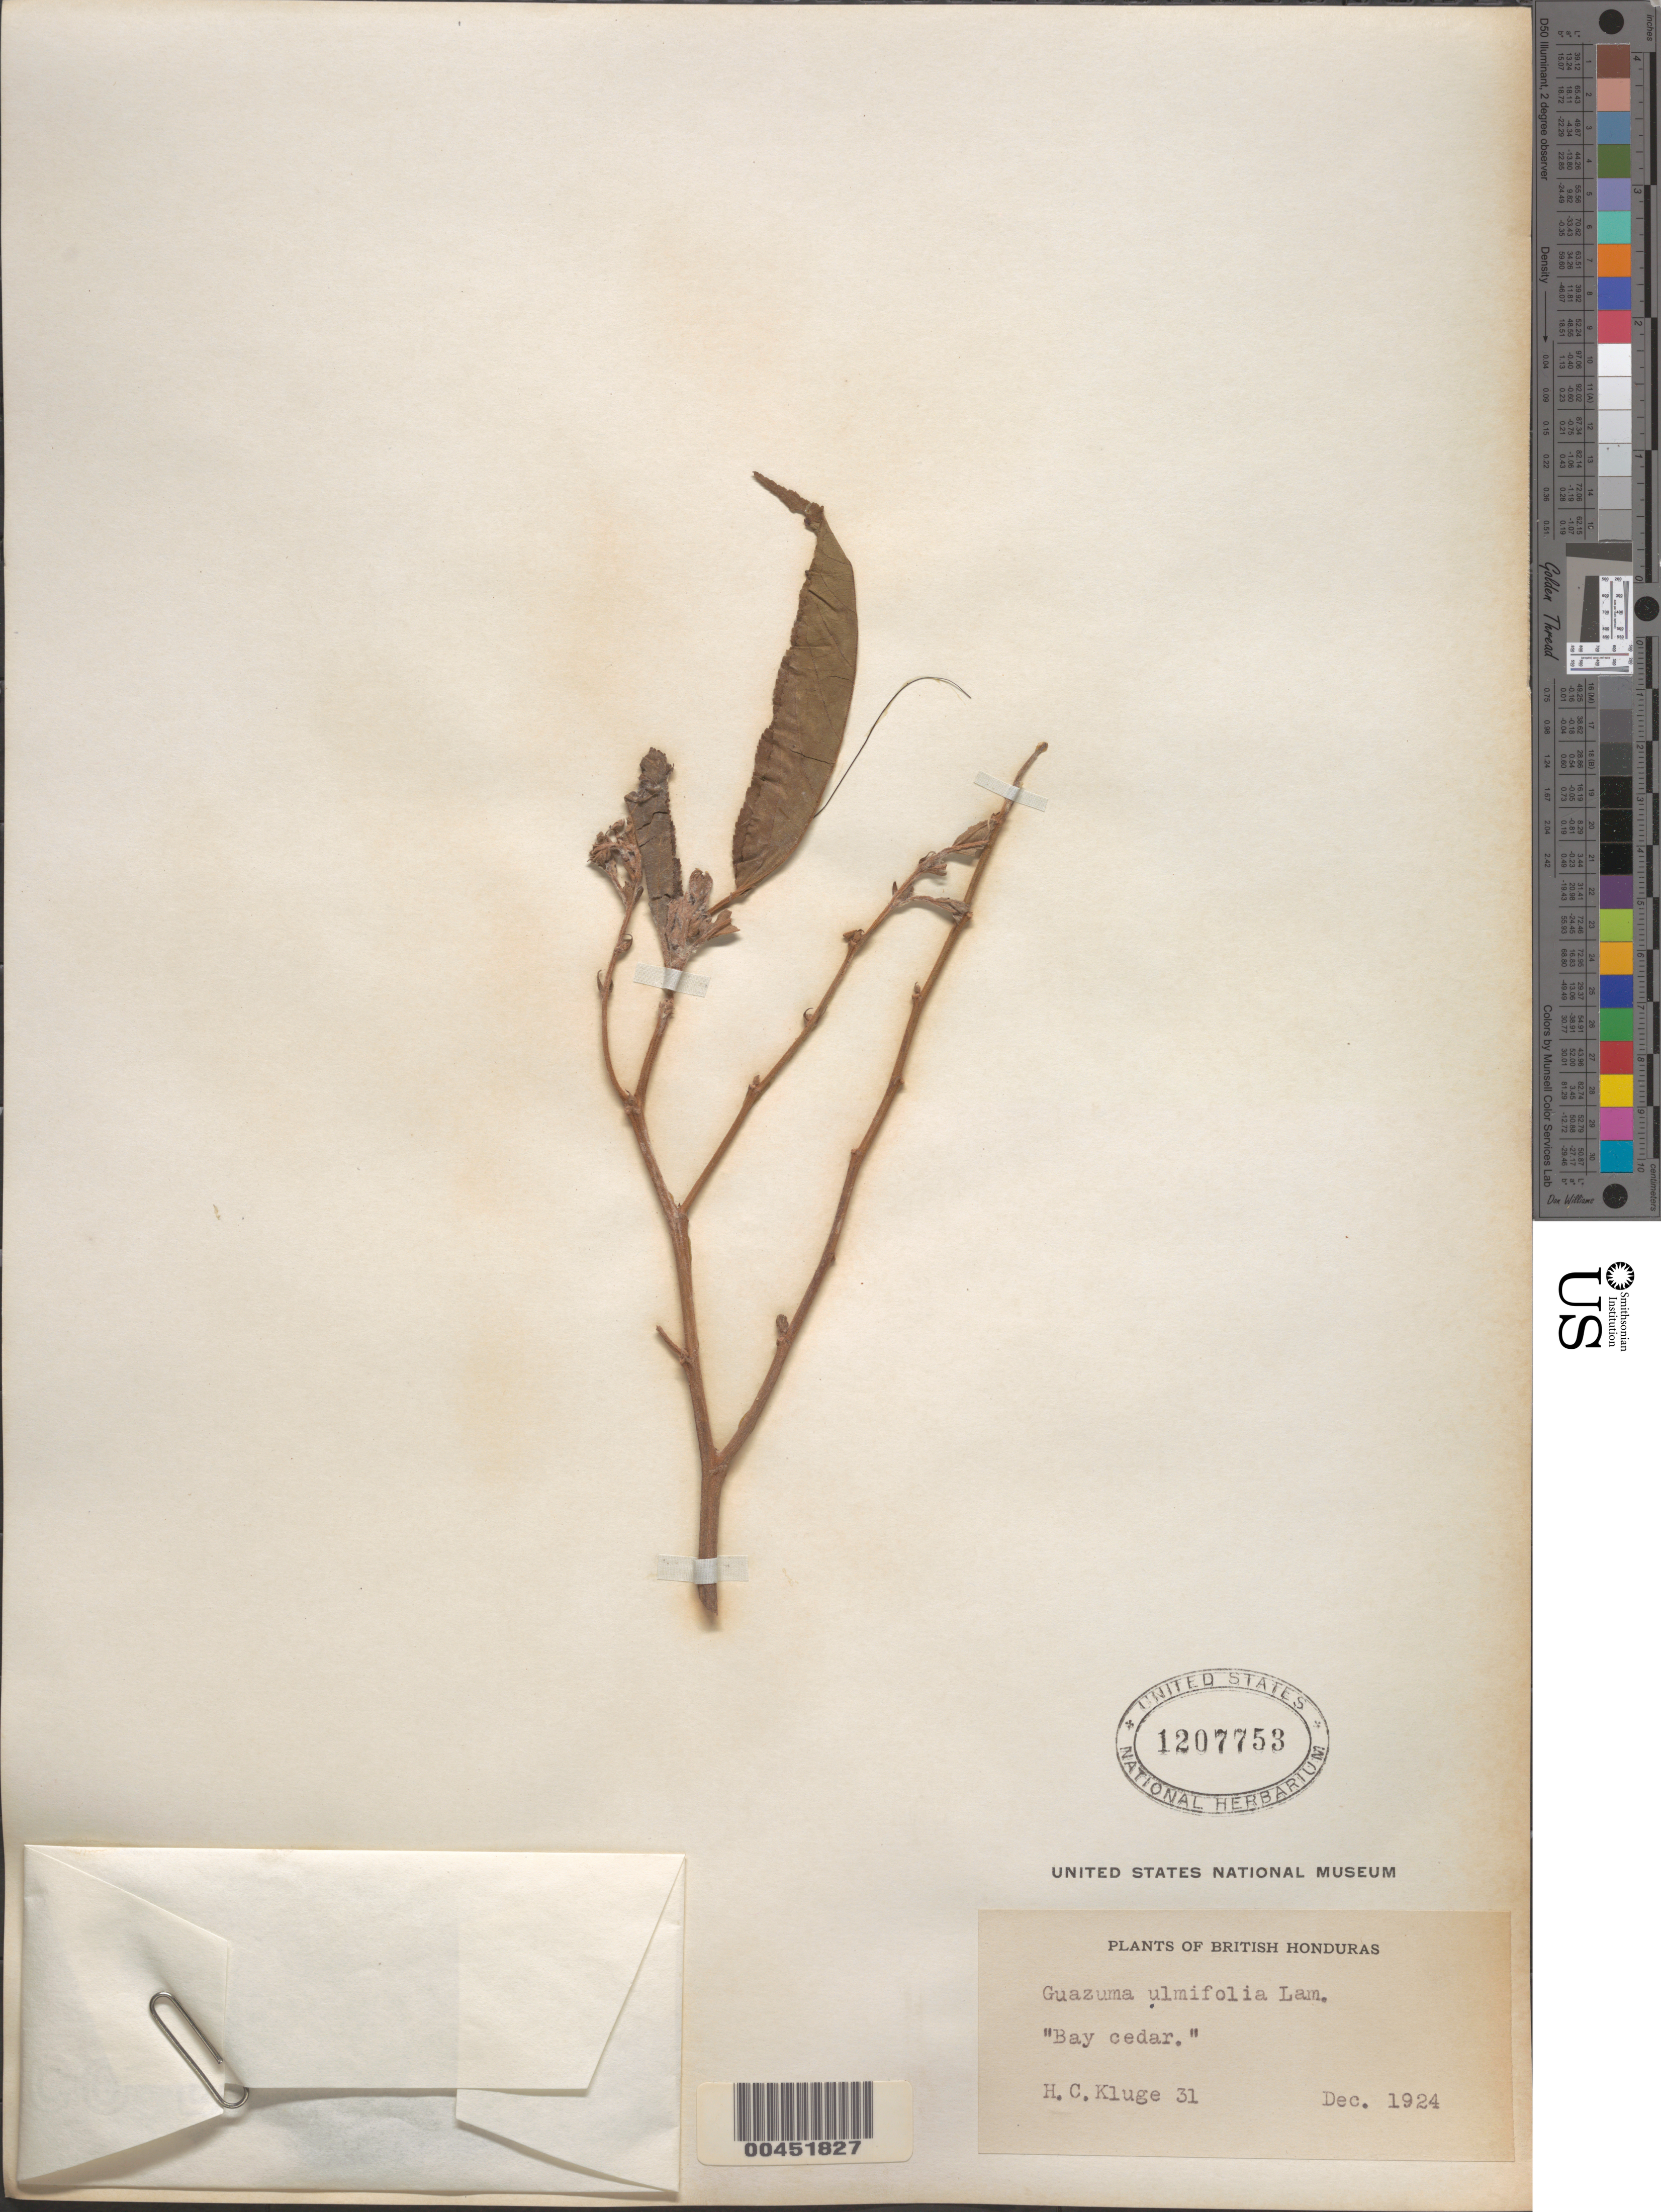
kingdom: Plantae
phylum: Tracheophyta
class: Magnoliopsida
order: Malvales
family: Malvaceae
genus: Guazuma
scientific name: Guazuma ulmifolia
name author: Lam.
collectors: H. C. Kluge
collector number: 31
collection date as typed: Dec 1924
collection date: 1924-12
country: Belize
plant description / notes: Common name: Bay Cedar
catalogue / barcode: US 1207753